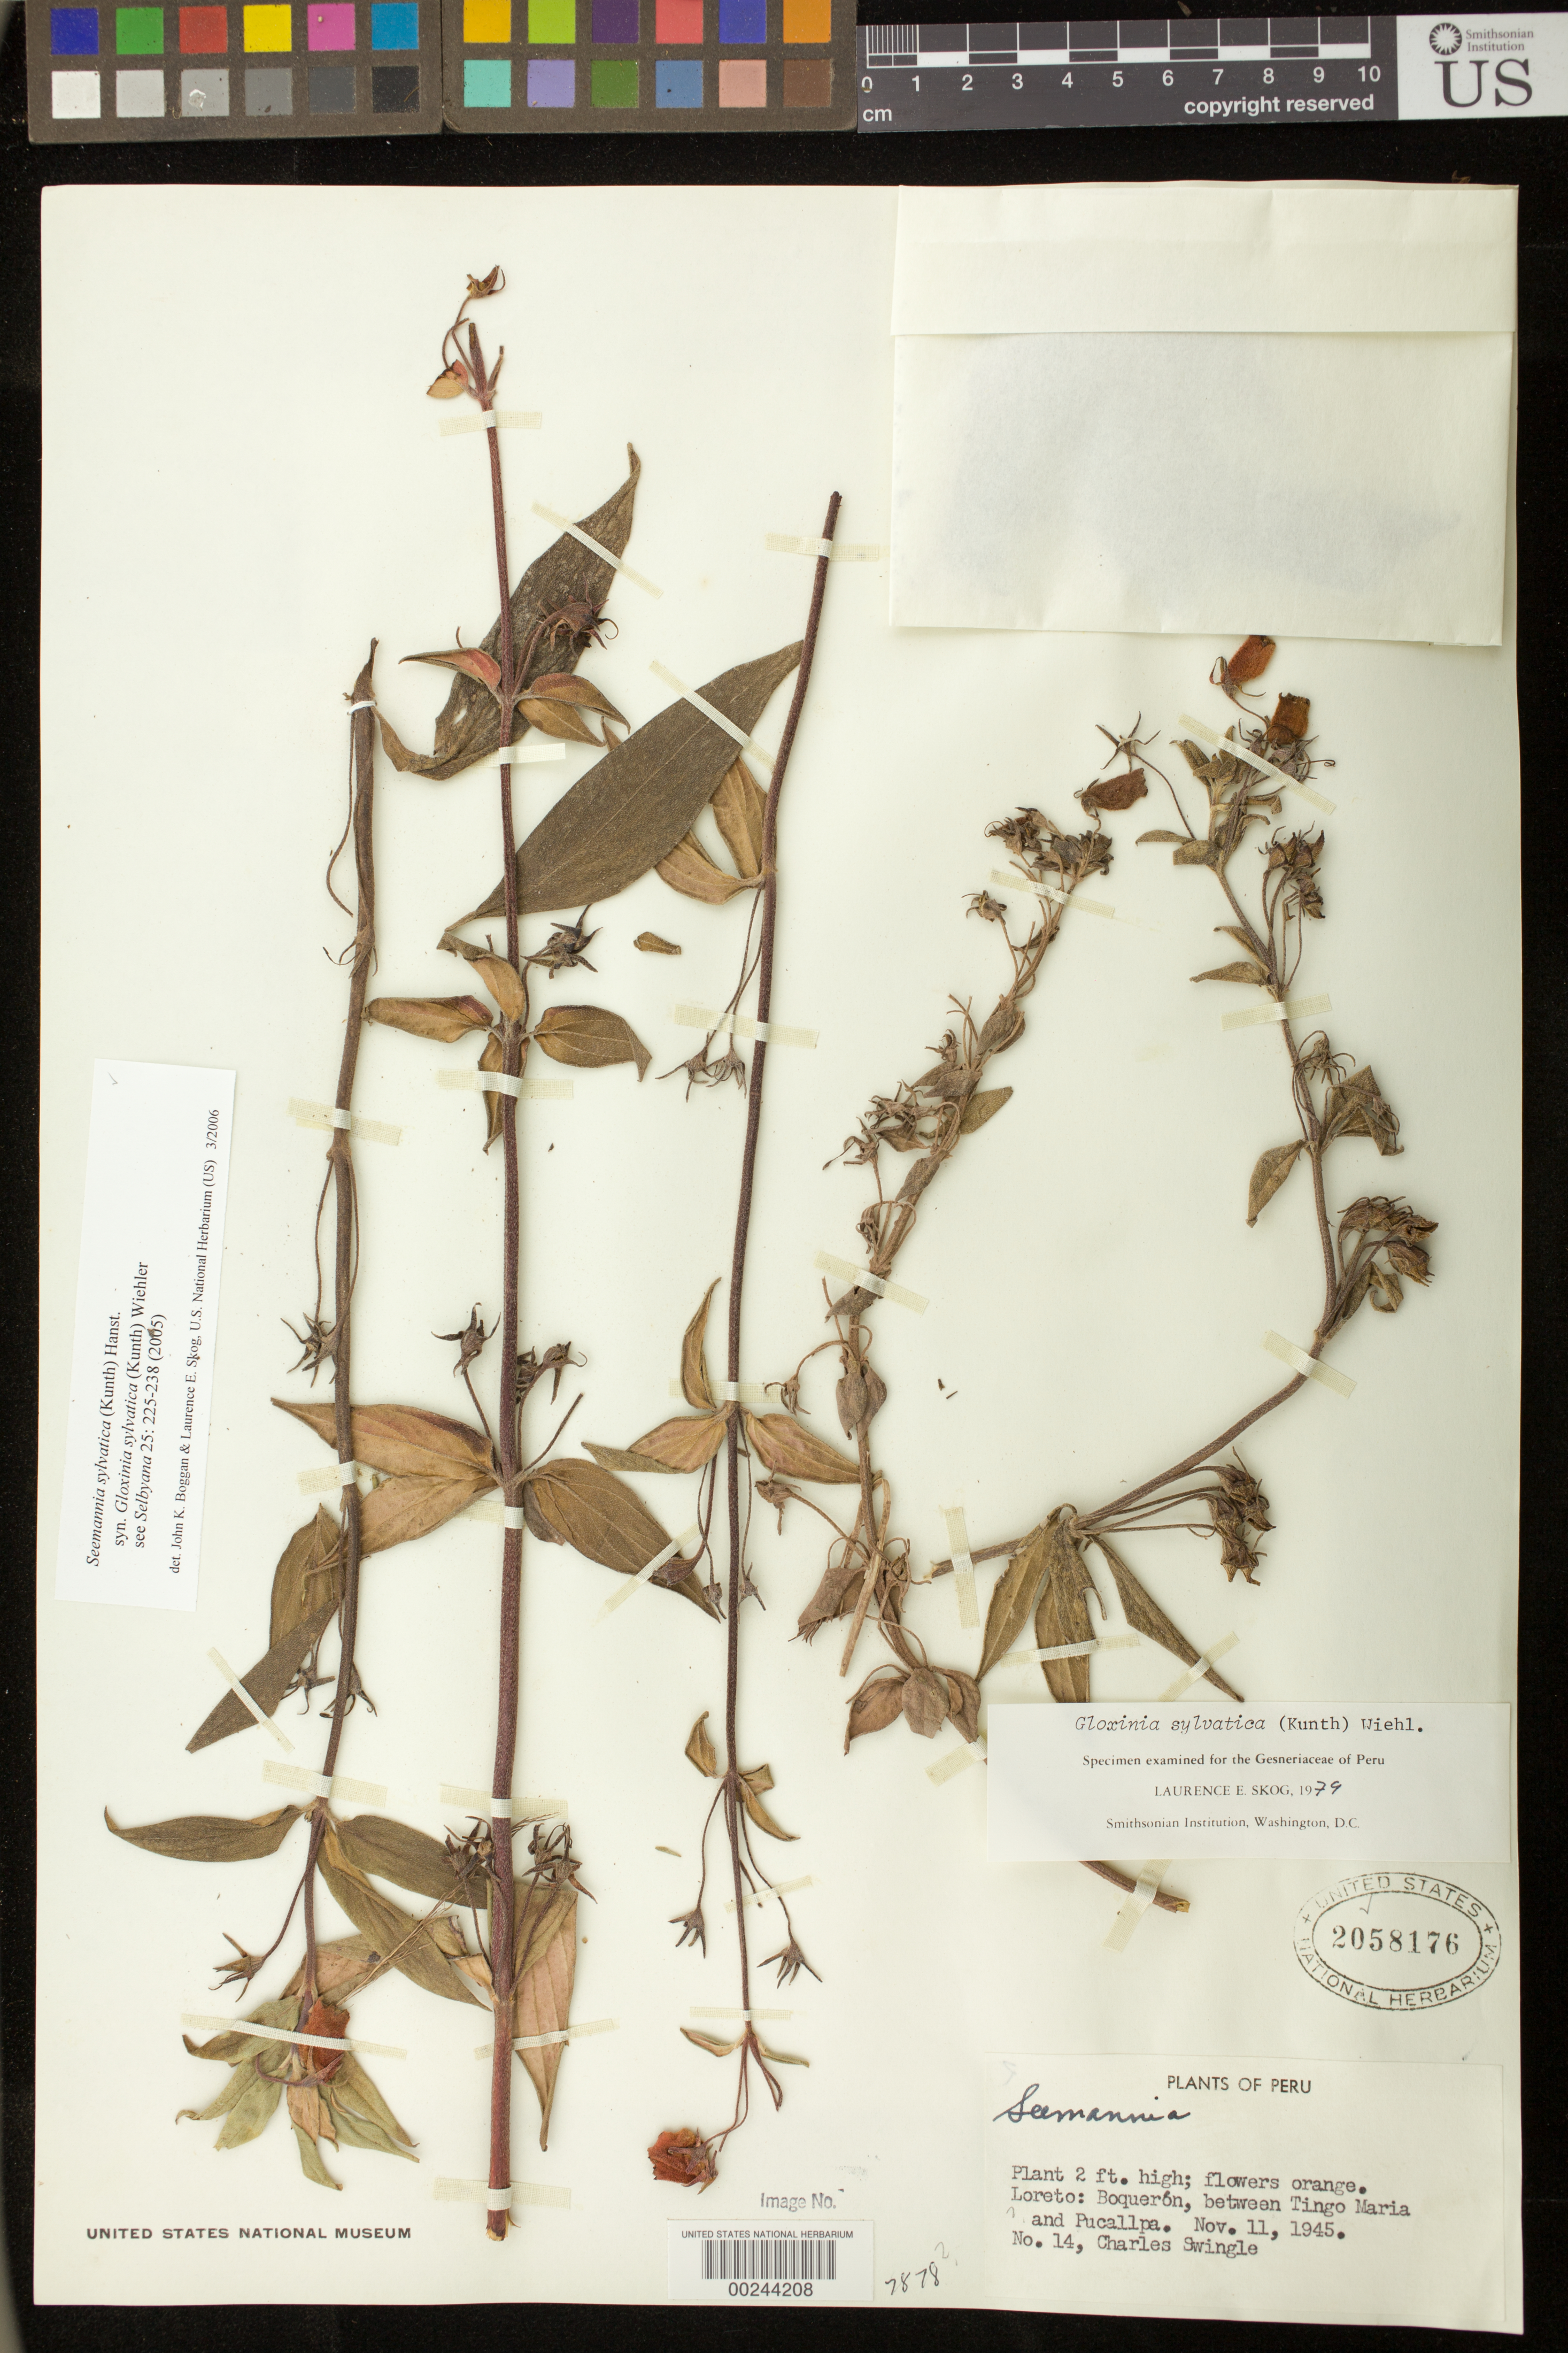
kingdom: Plantae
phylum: Tracheophyta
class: Magnoliopsida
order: Lamiales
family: Gesneriaceae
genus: Seemannia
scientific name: Seemannia sylvatica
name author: (Kunth) Hanst.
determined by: Boggan, J. K.; Skog, L. E.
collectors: C. Swingle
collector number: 14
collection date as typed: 11 Nov 1945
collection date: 1945-11-11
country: Peru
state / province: Loreto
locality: Boqueron, between Tingo Maria and Pucallpa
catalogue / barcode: US 2058176